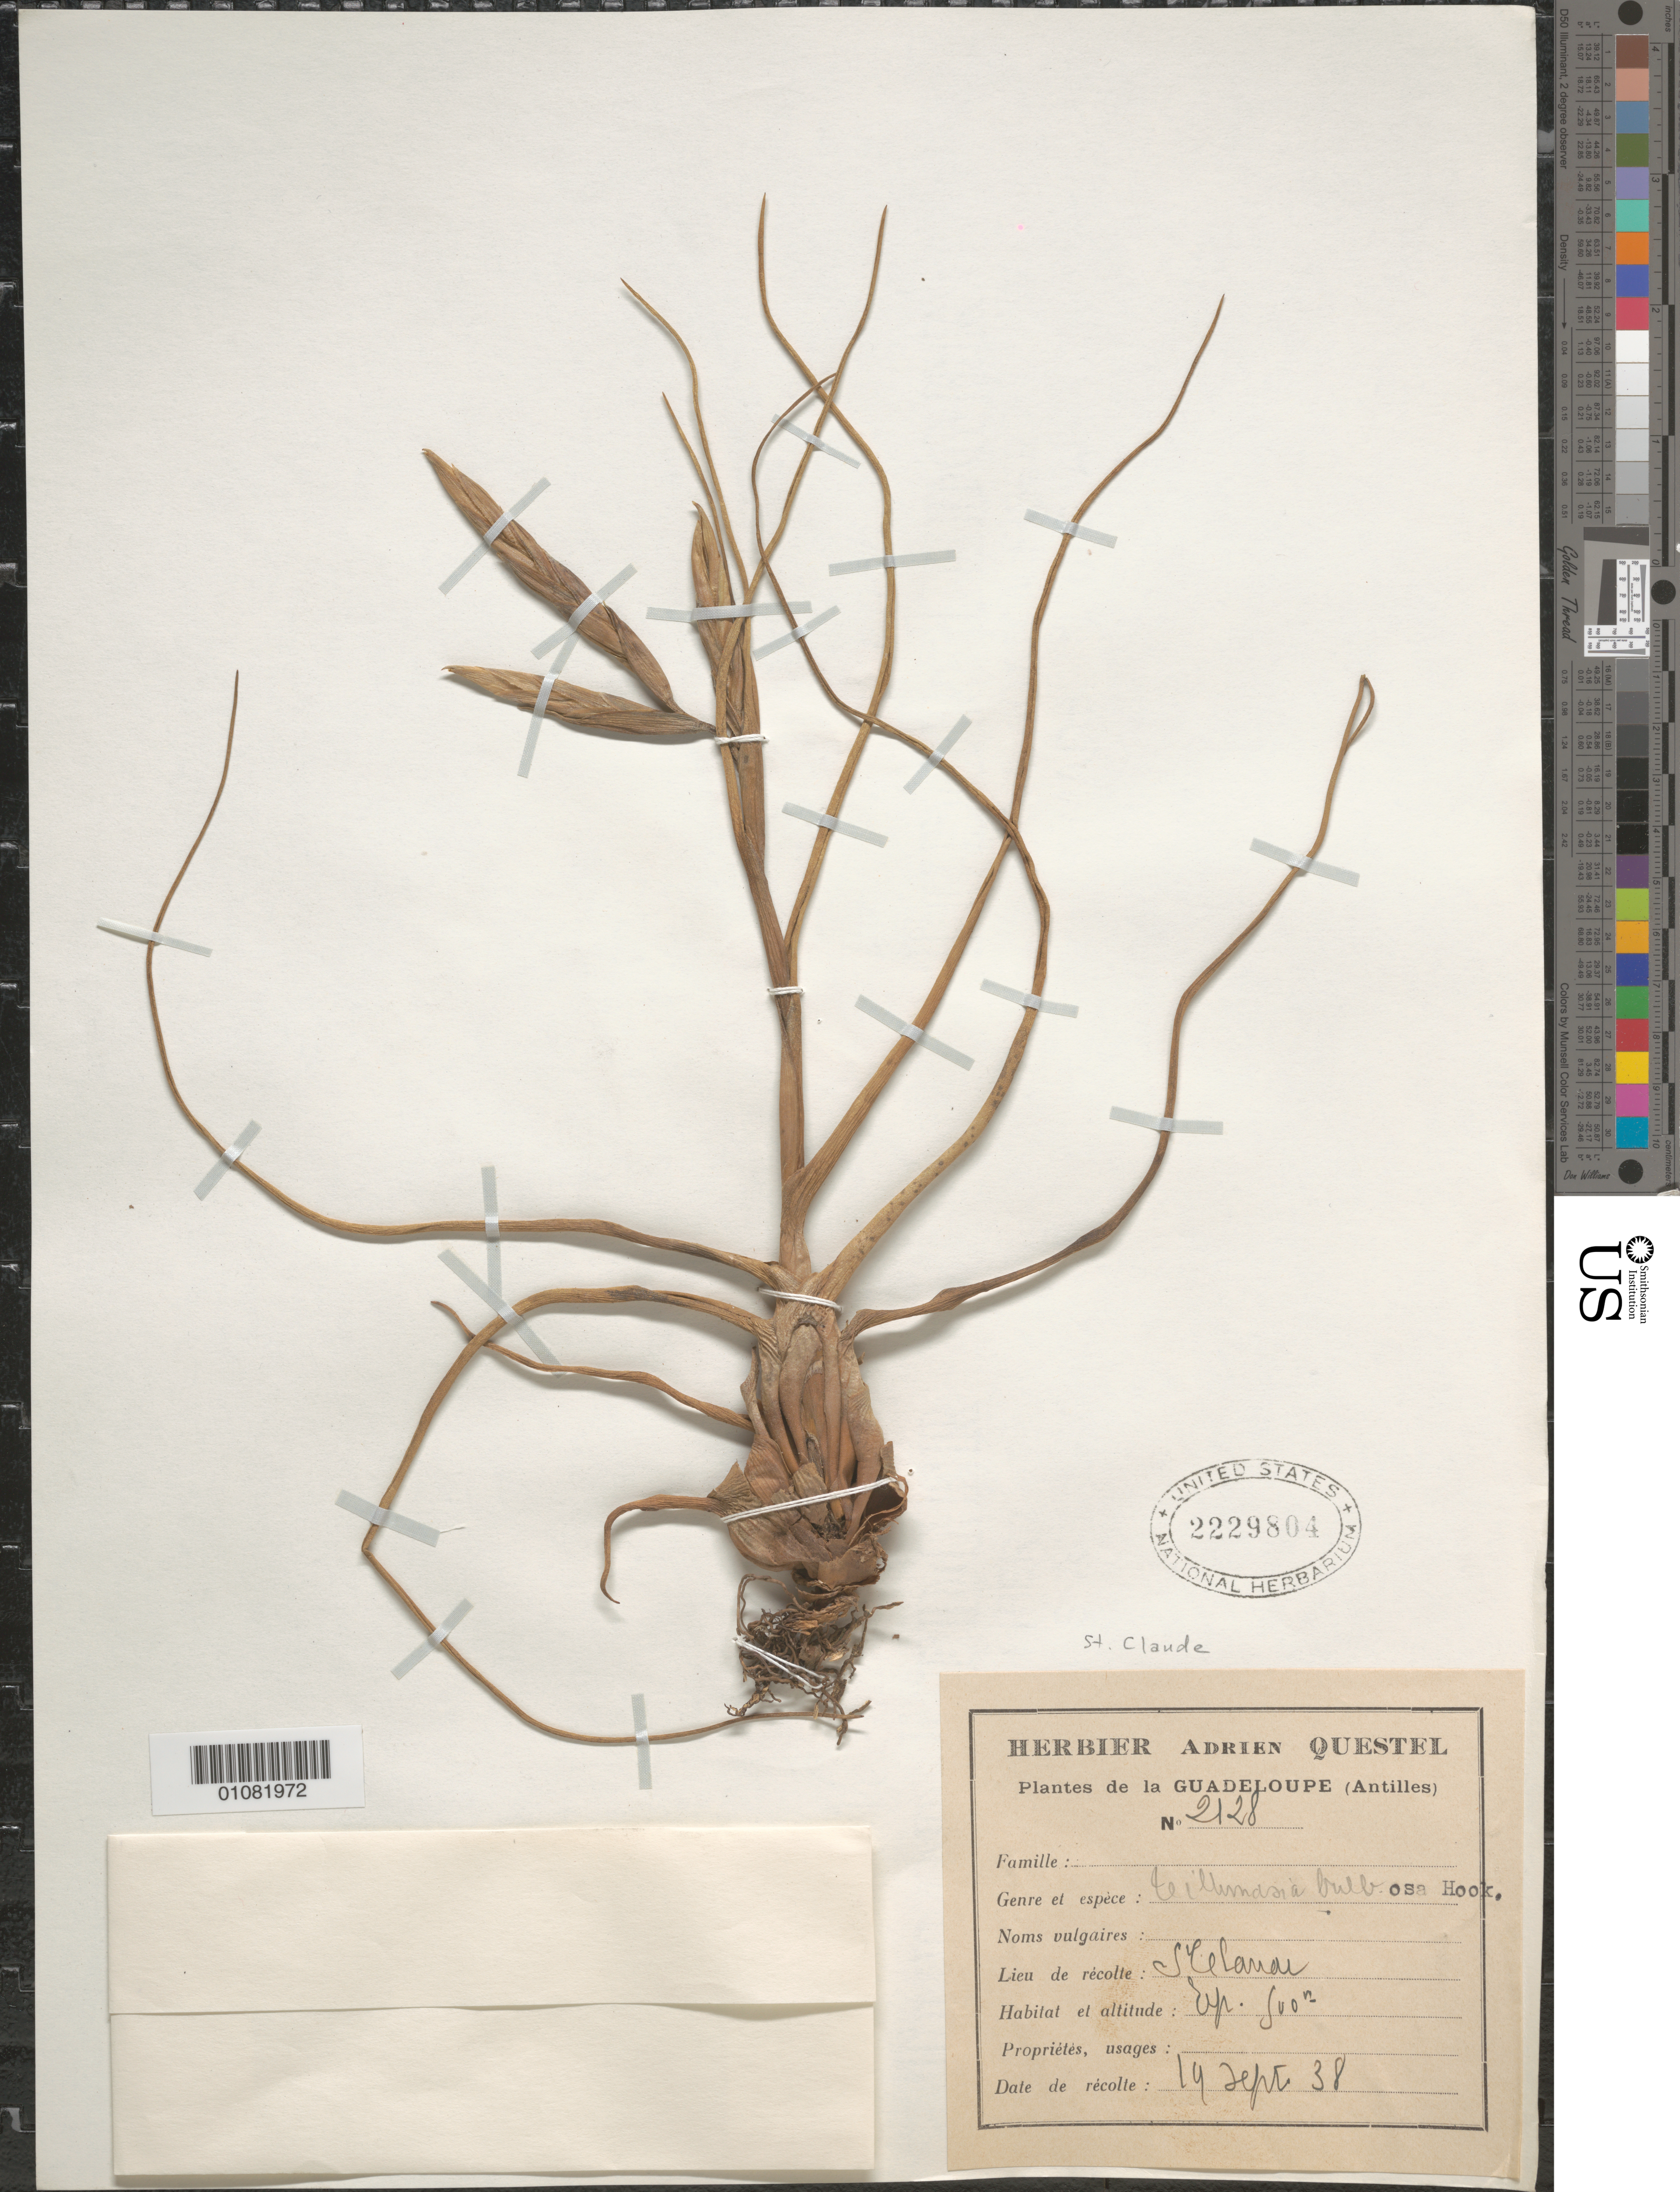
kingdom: Plantae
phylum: Tracheophyta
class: Liliopsida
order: Poales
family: Bromeliaceae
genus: Tillandsia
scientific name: Tillandsia bulbosa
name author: Hook.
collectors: A. Questel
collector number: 2128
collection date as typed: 19 Sep 1938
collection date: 1938-09-19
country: Guadeloupe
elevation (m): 500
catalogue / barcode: US 2229804